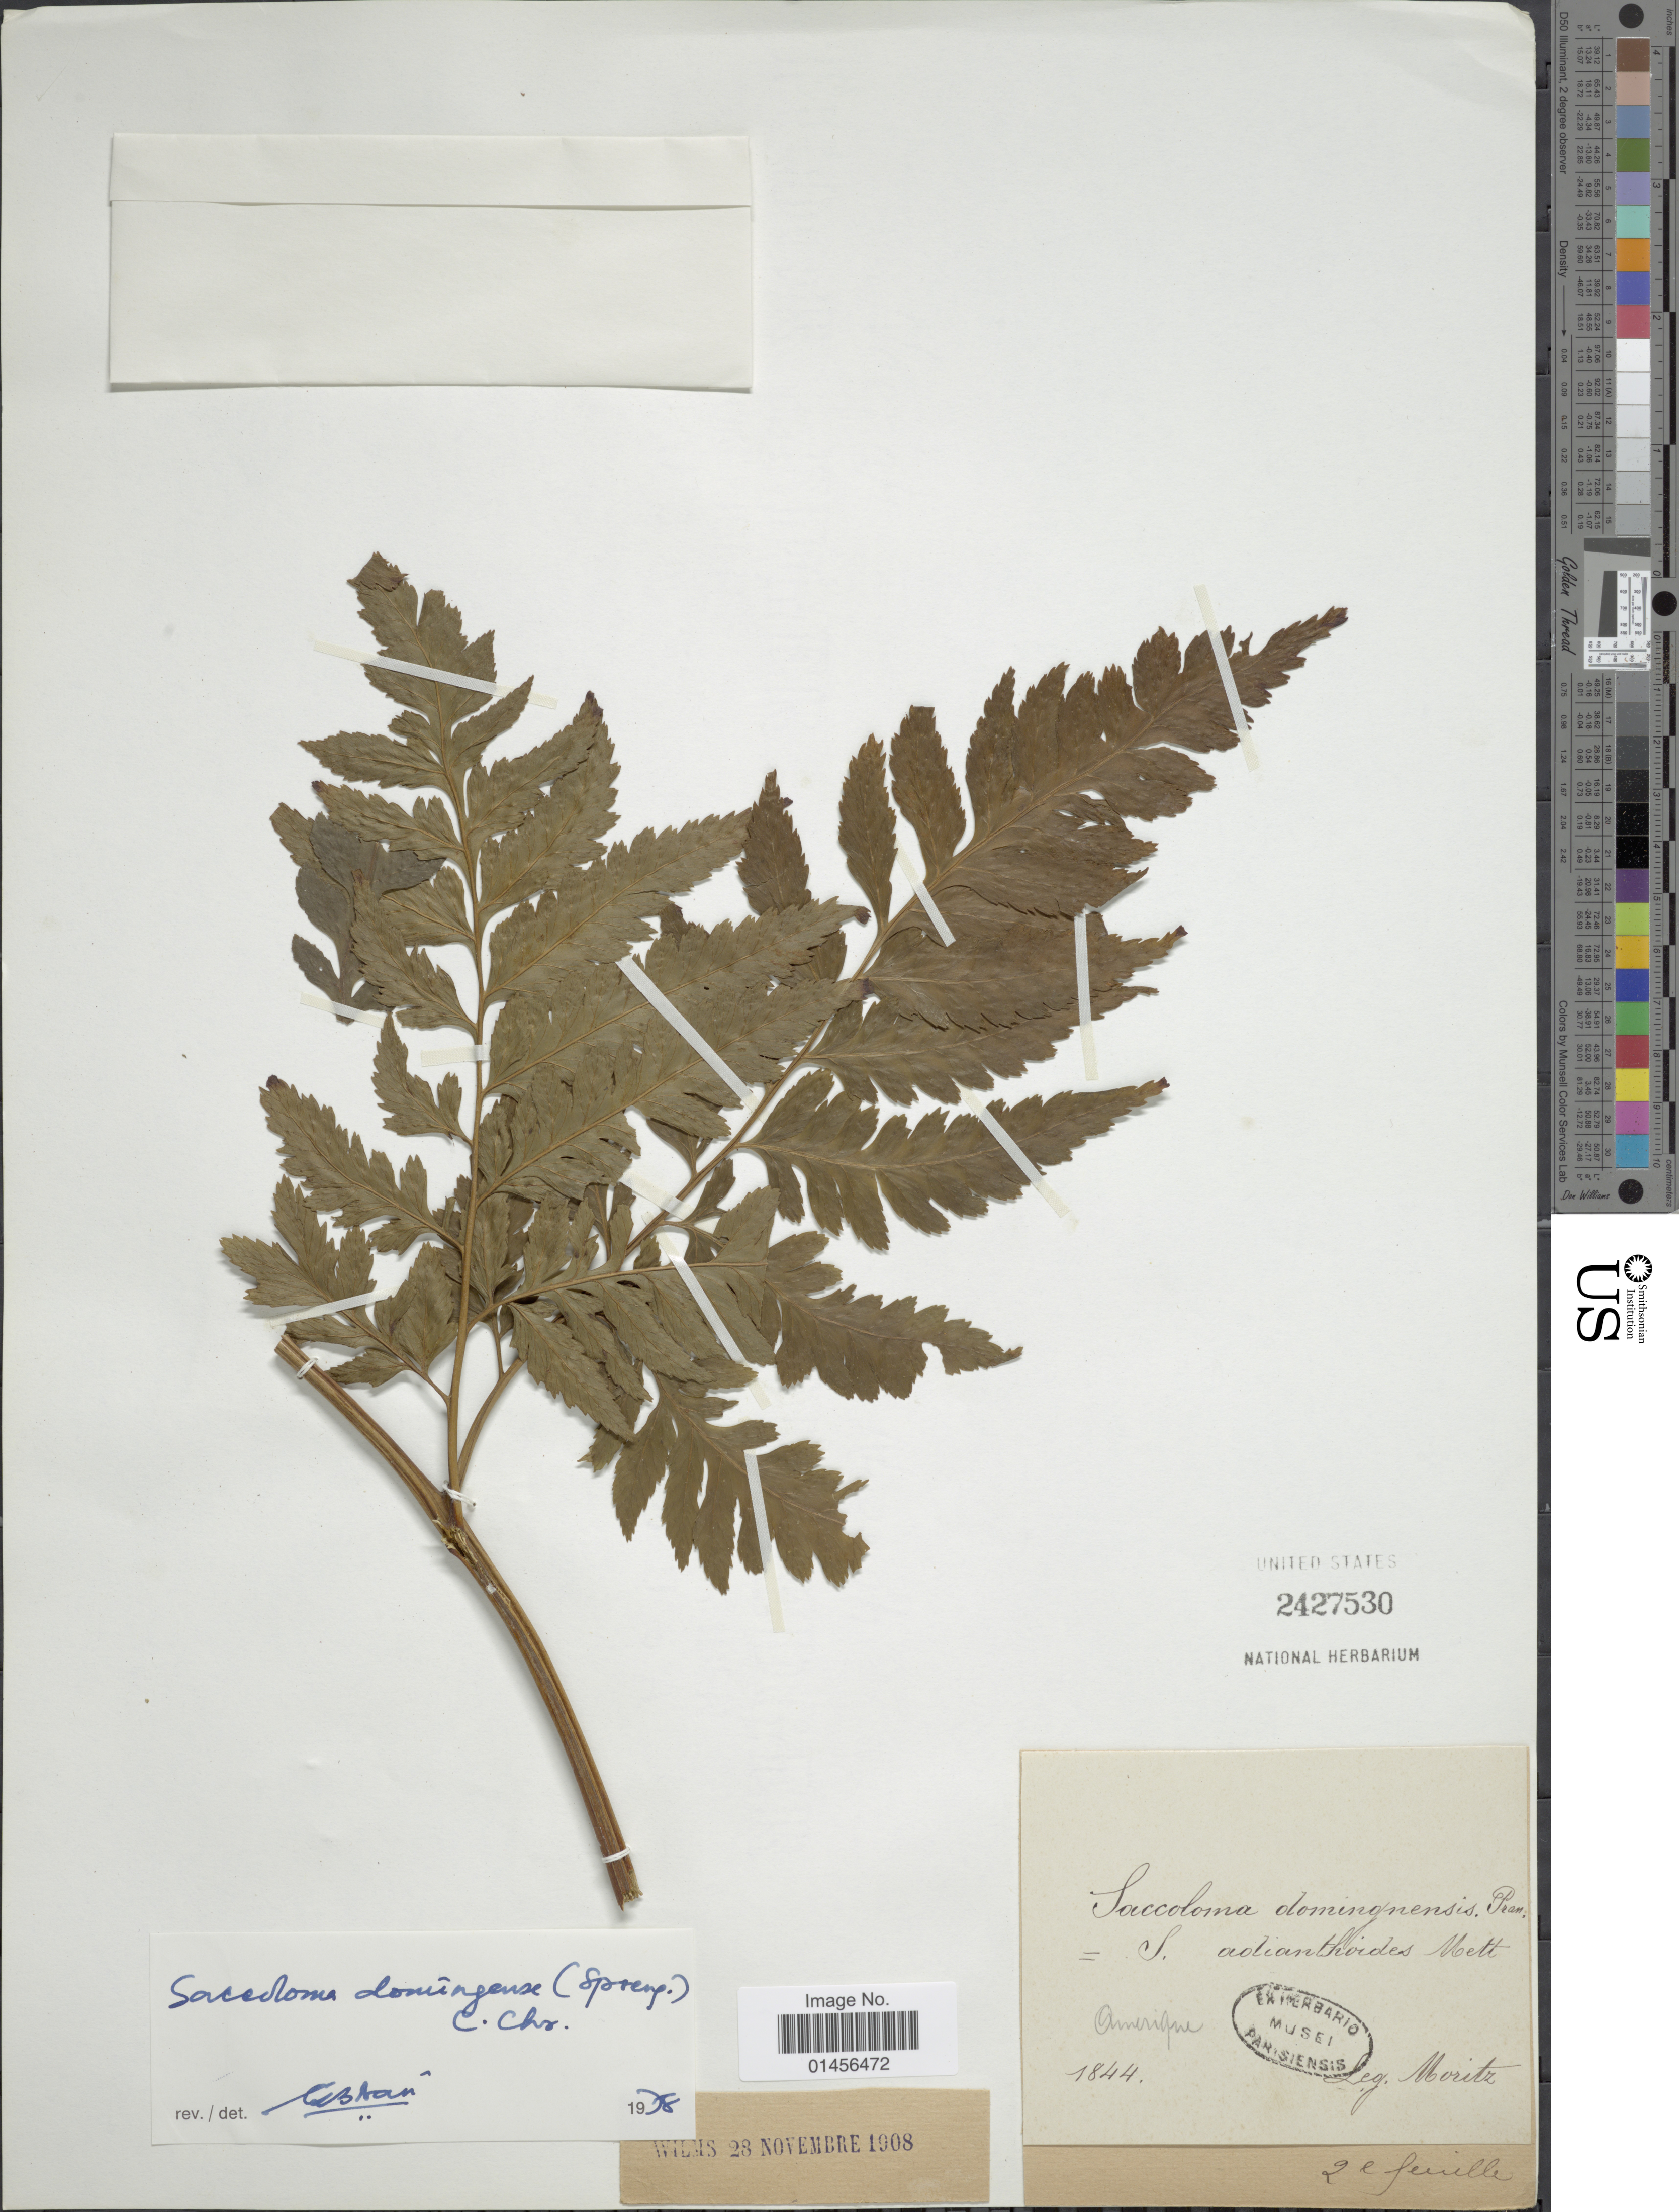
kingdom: Plantae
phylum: Tracheophyta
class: Polypodiopsida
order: Polypodiales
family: Saccolomataceae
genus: Saccoloma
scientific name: Saccoloma domingense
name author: (Spreng.) C. Chr.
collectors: Moritz, --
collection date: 1844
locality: Amerique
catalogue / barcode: US 2427530